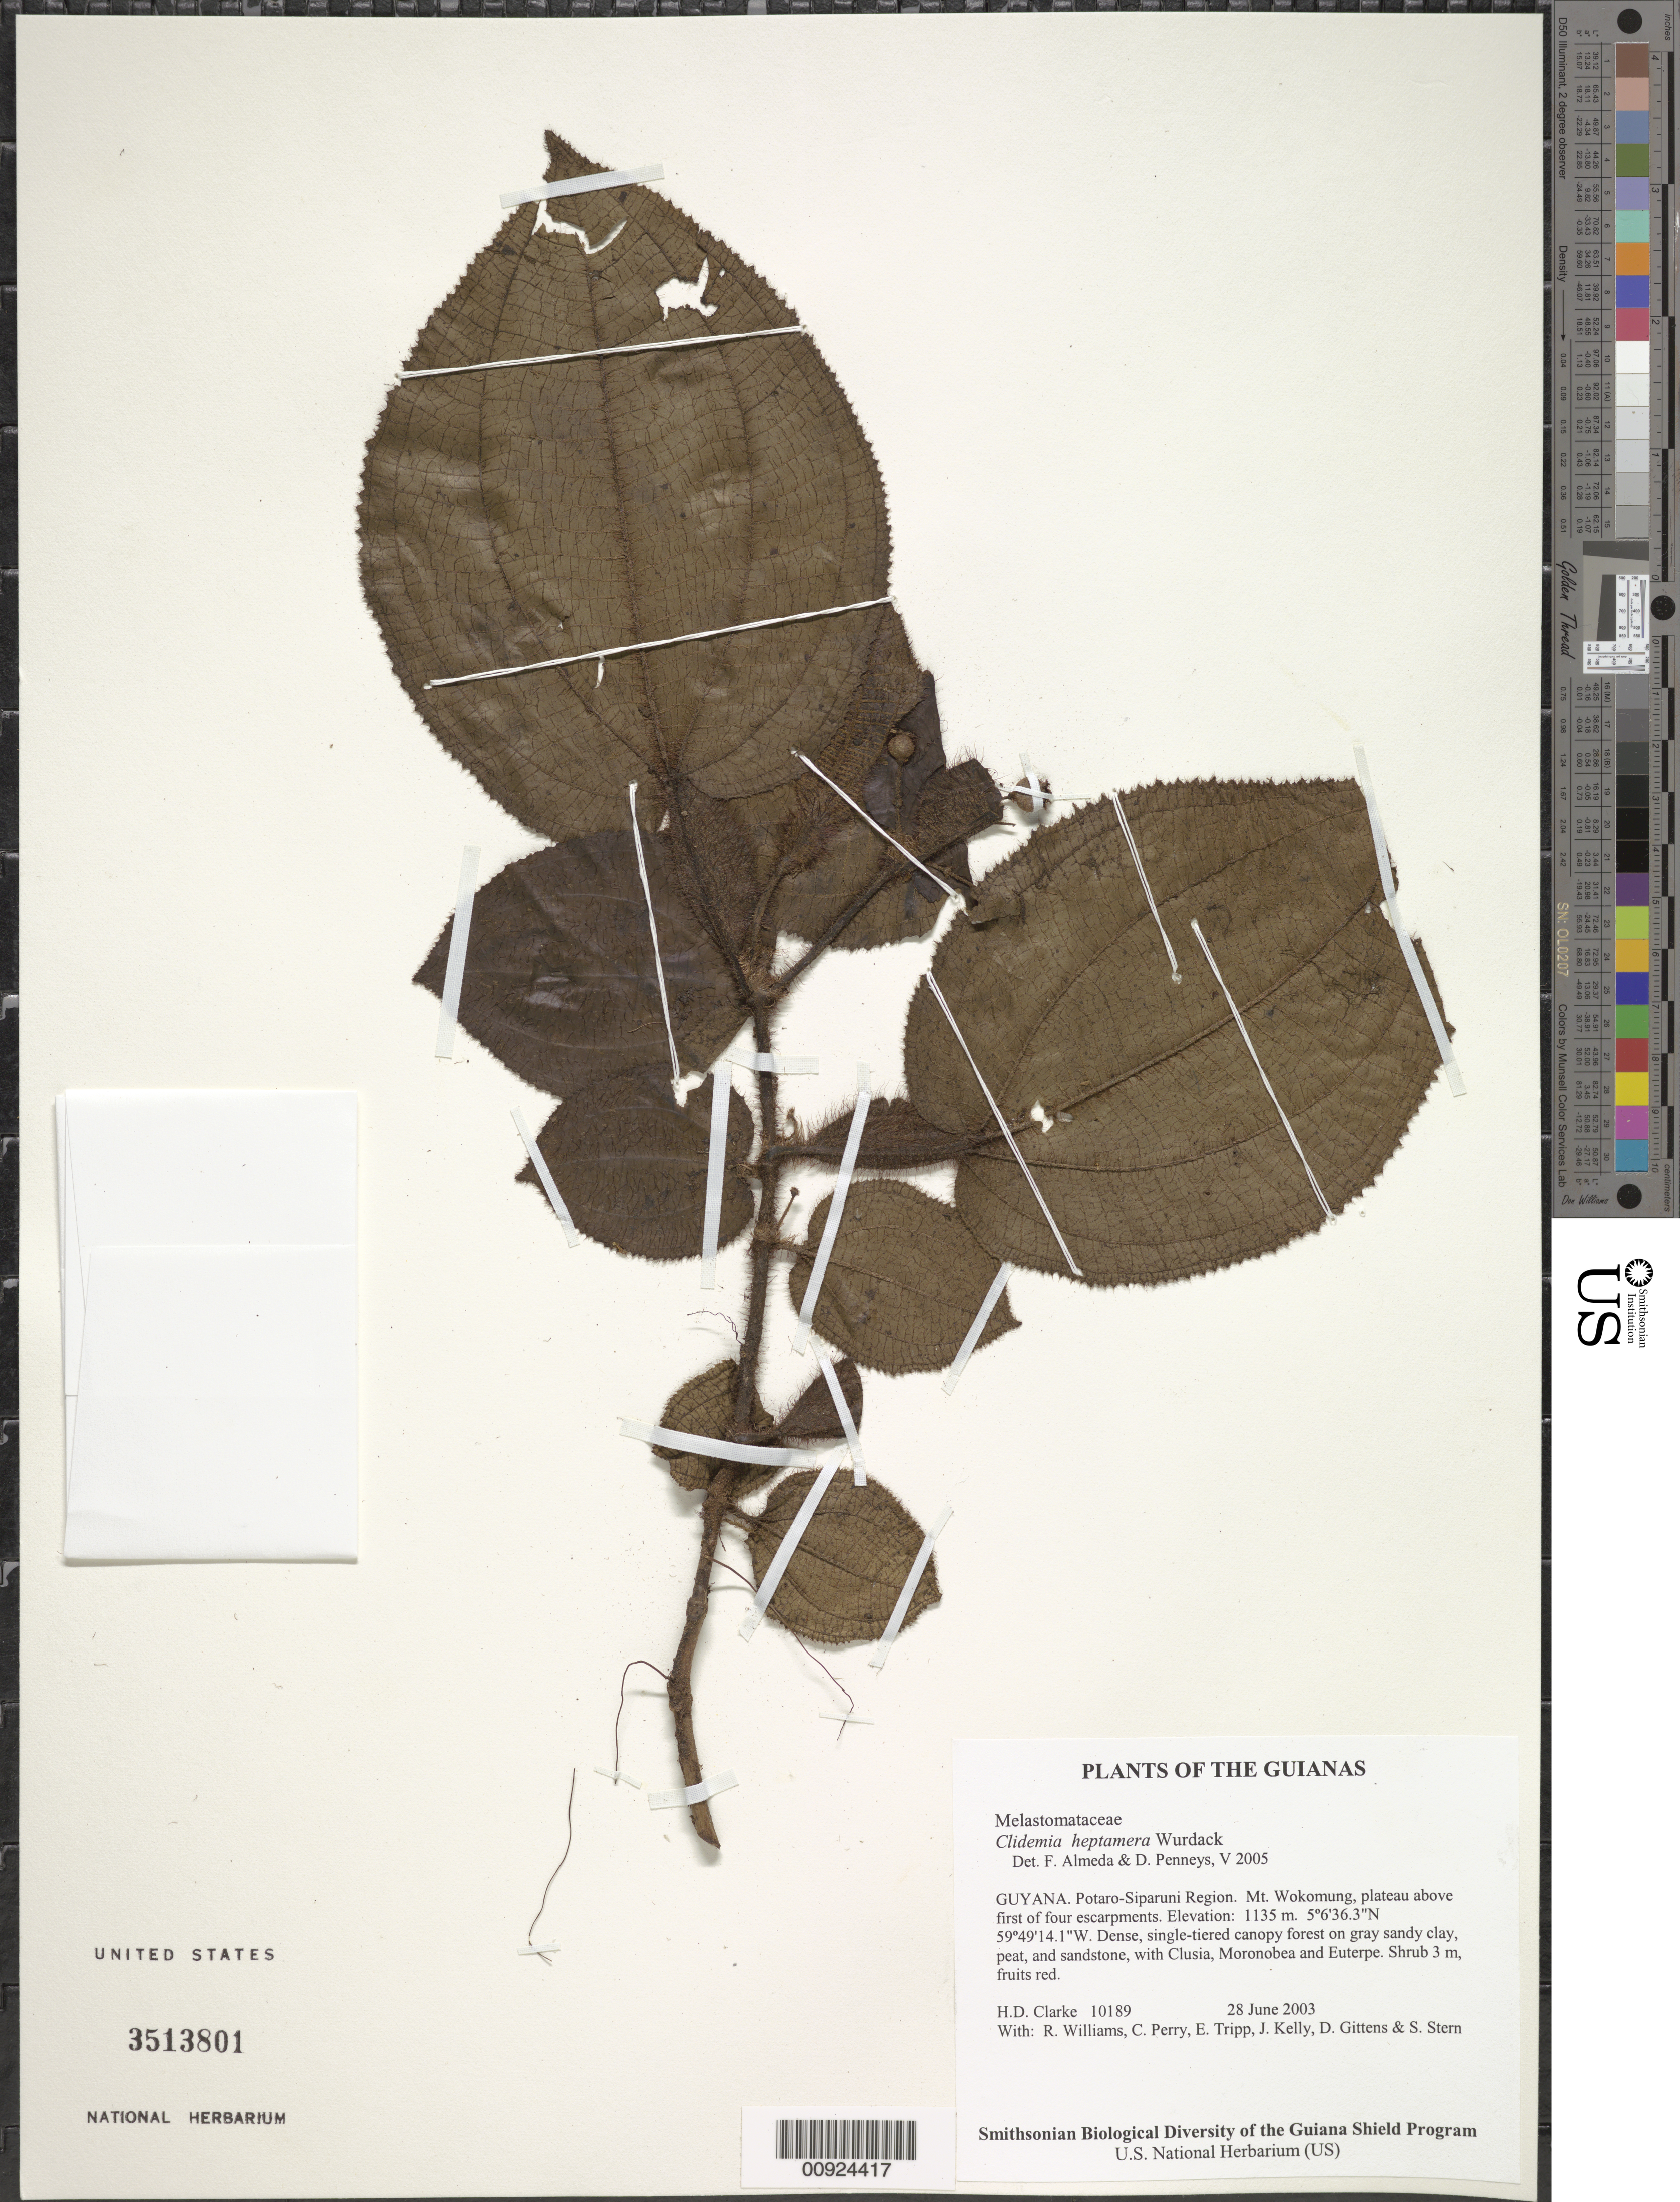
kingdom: Plantae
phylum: Tracheophyta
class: Magnoliopsida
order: Myrtales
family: Melastomataceae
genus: Clidemia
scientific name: Clidemia heptamera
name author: Wurdack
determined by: Almeda, F.; Penneys, D. S.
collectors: H. D. Clarke, R. Williams, C. Perry, E. Tripp, J. Kelly, D. Gittens & S. R. Stern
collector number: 10189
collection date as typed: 28 June 2003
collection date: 2003-06-28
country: Guyana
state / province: Potaro-Siparuni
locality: Mt. Wokomung, plateau above first of four escarpments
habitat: Dense, single-tiered canopy forest on gray sandy clay, peat, and sandstone, with Clusia, Moronobea and Euterpe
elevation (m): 1135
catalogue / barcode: US 3513801